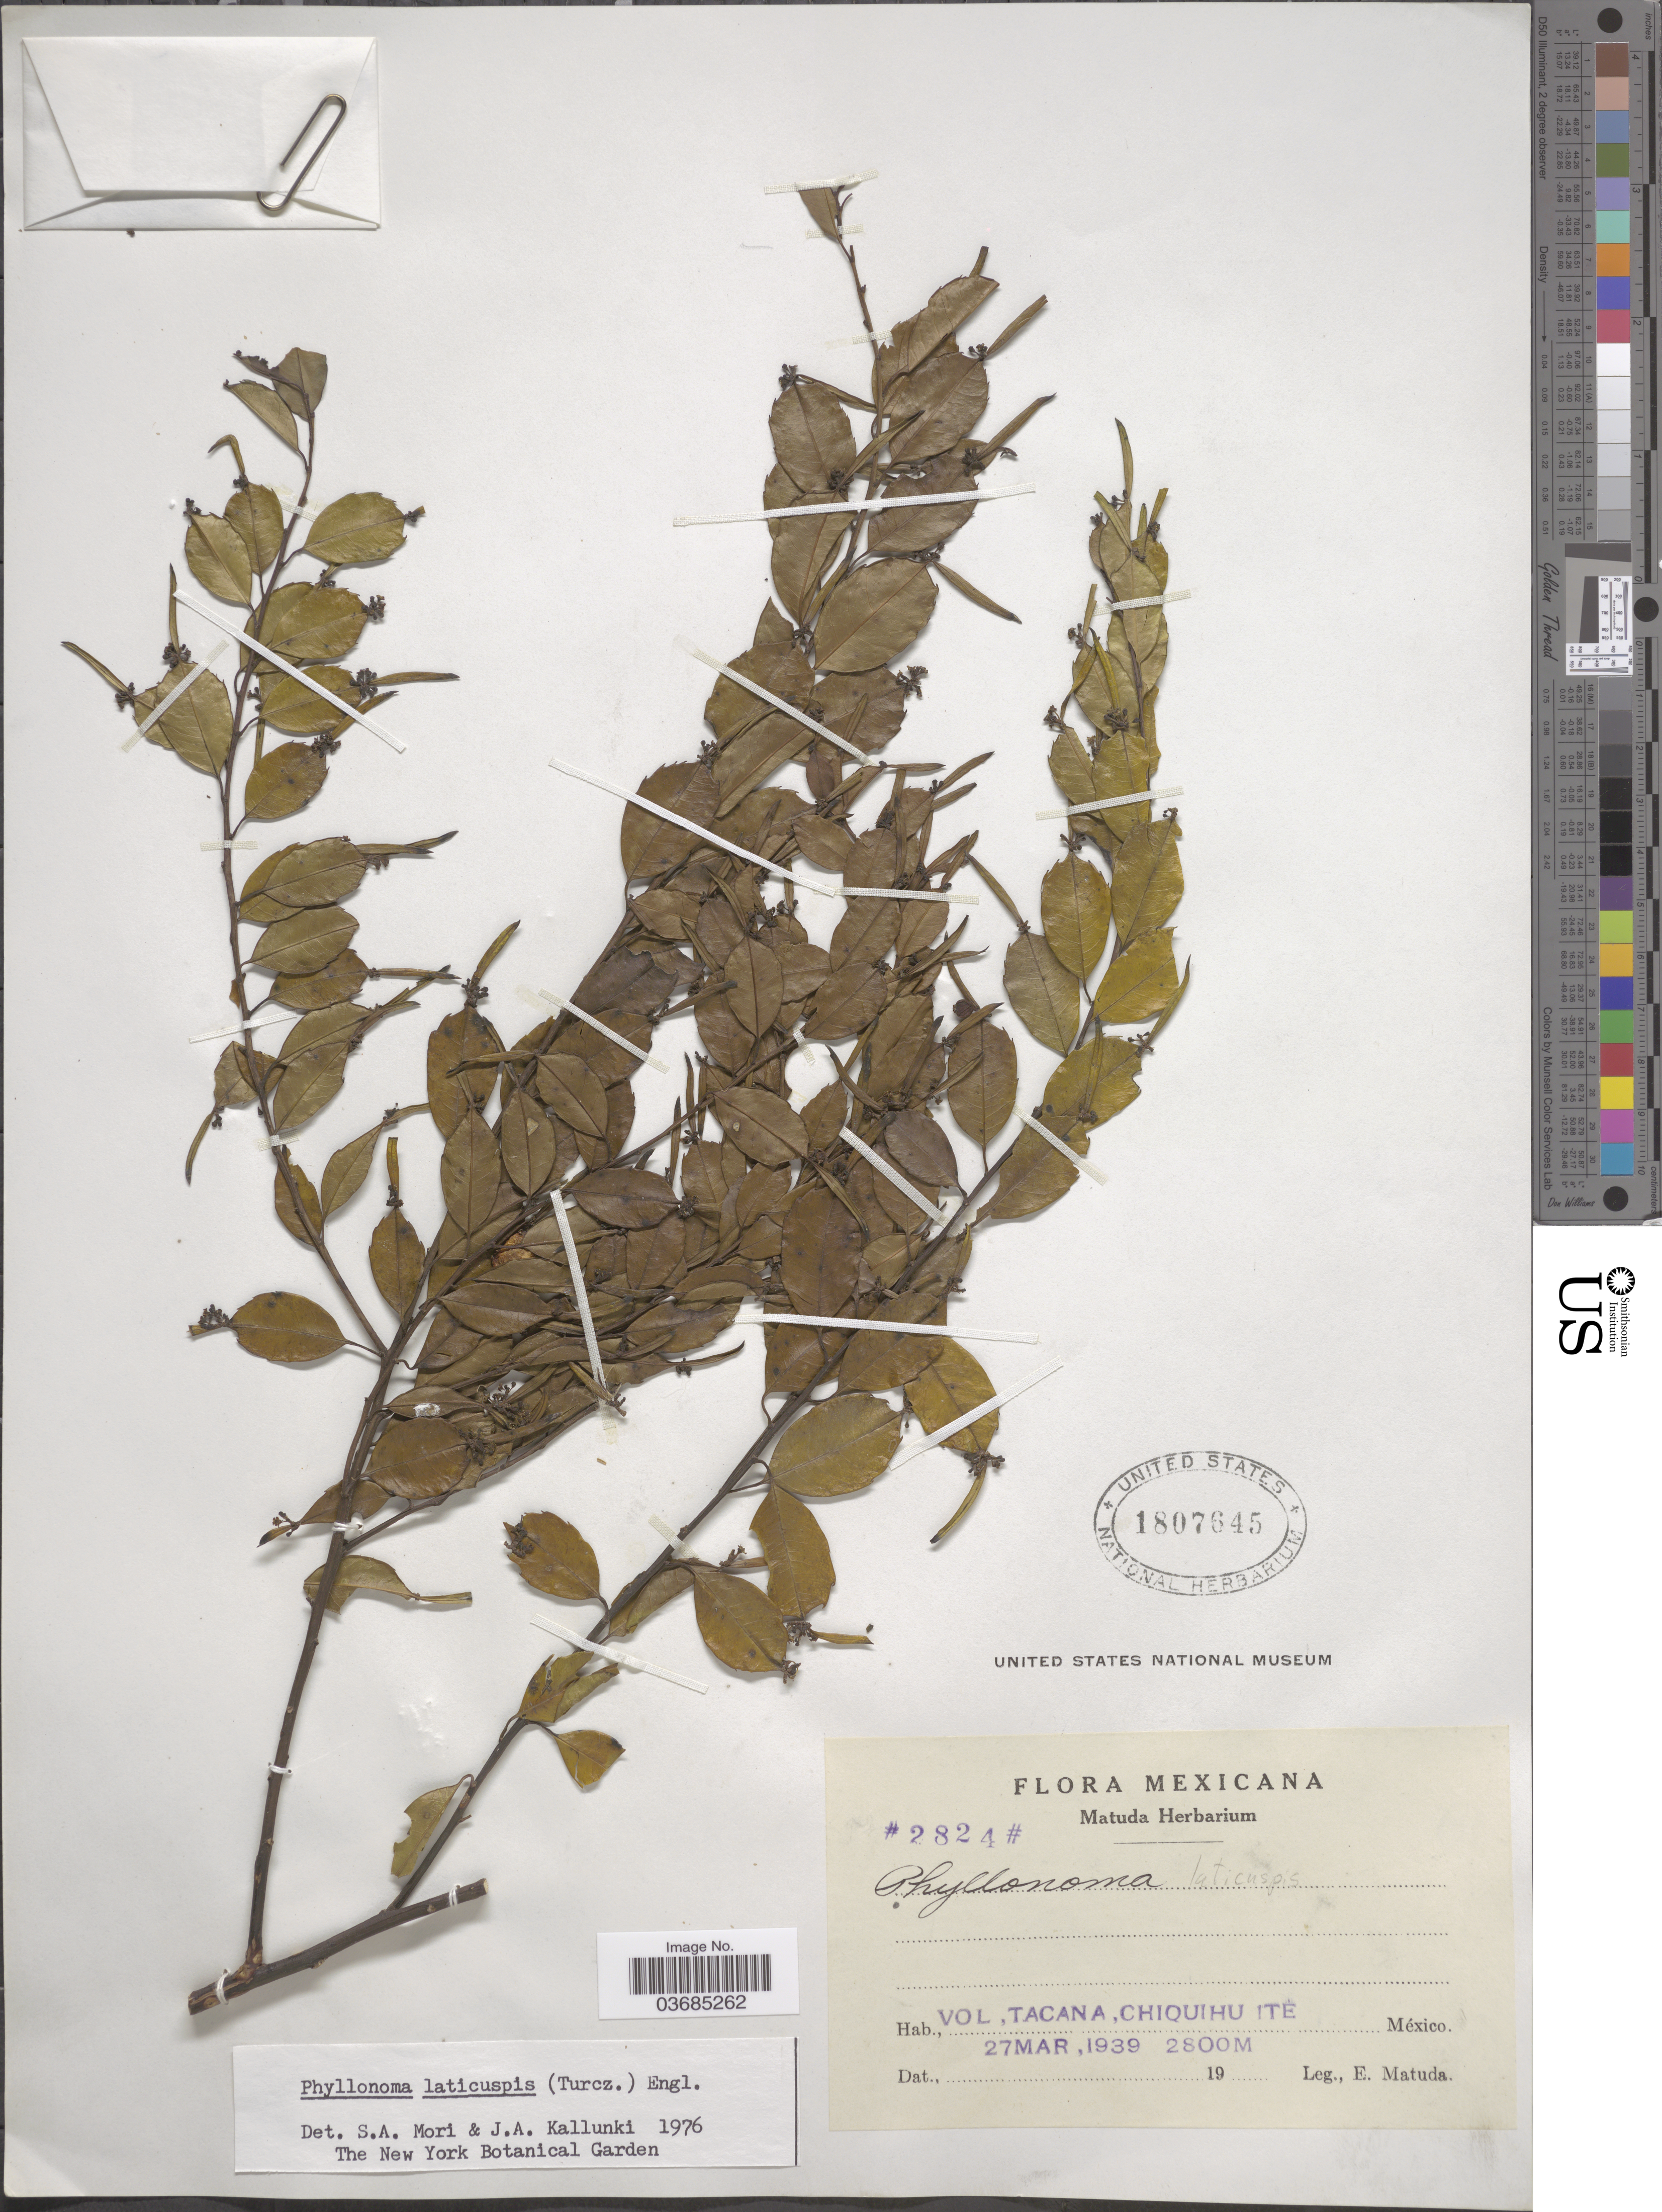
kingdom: Plantae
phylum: Tracheophyta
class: Magnoliopsida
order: Aquifoliales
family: Phyllonomaceae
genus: Phyllonoma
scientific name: Phyllonoma laticuspis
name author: (Turcz.) Engl.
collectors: E. Matuda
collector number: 2824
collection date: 1939-03-27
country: Mexico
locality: Vol, Tacana, Chiquihu Ité.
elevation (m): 2800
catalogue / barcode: US 1807645